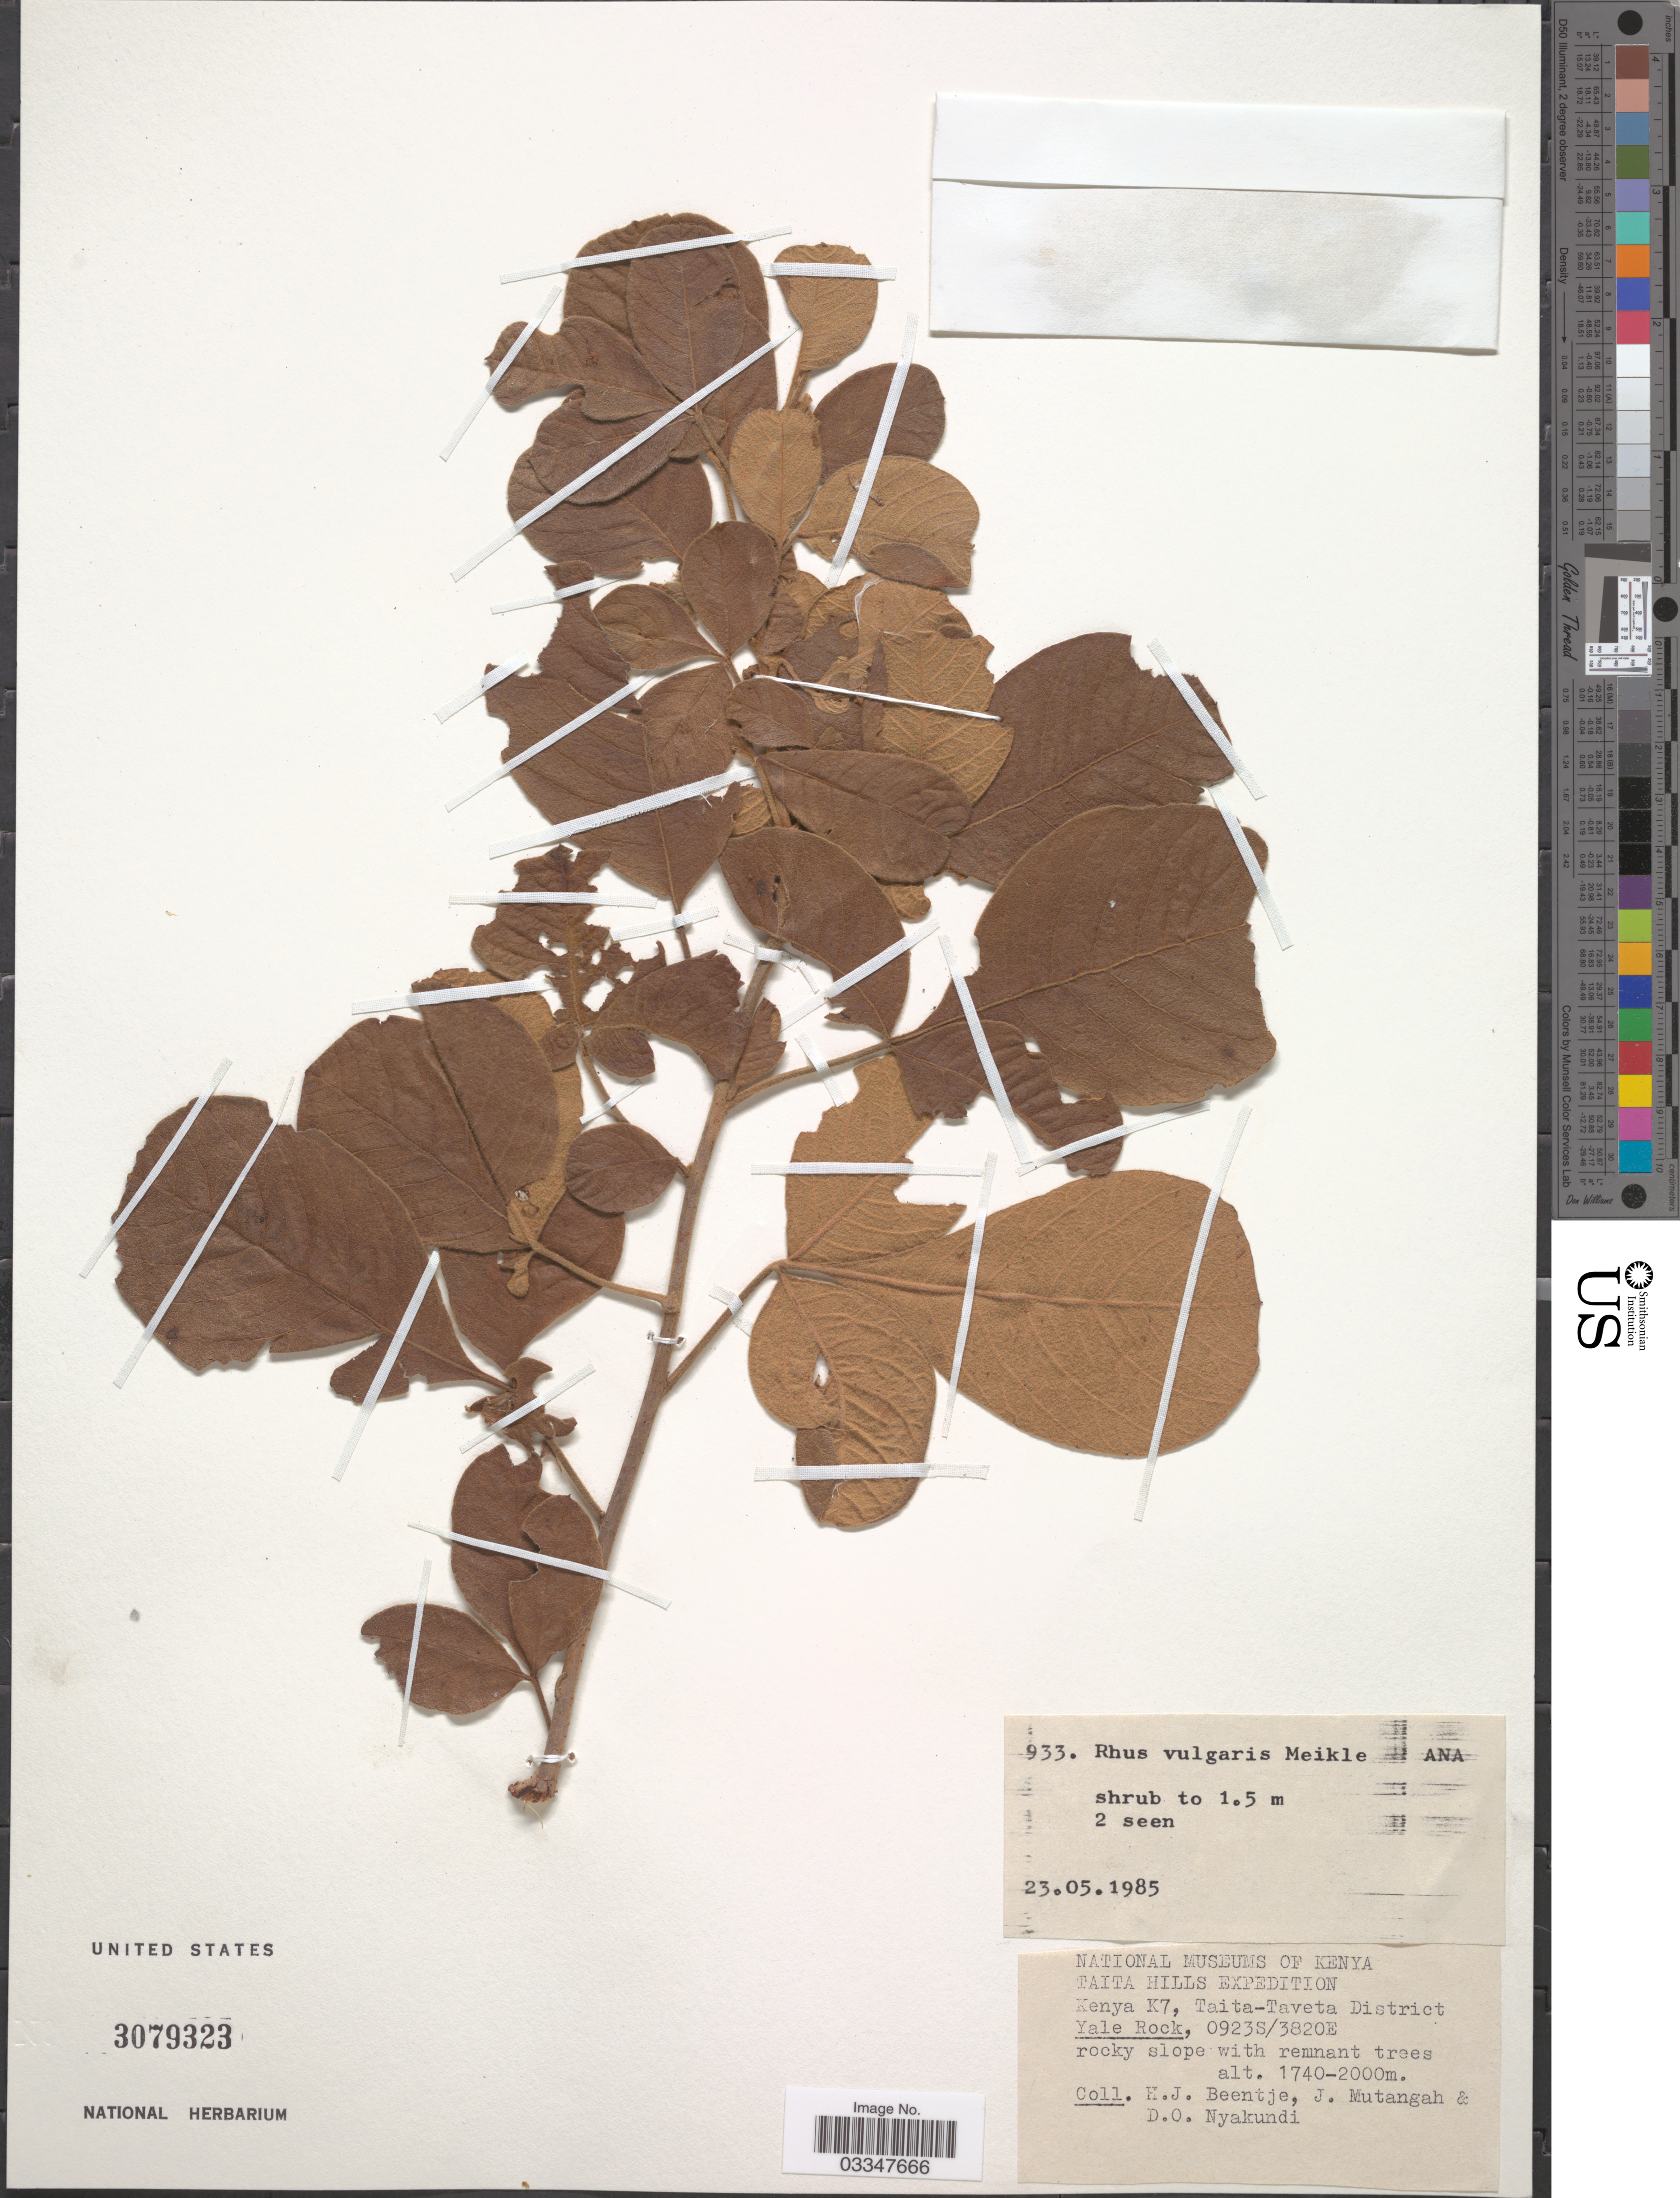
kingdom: Plantae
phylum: Tracheophyta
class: Magnoliopsida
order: Sapindales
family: Anacardiaceae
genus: Rhus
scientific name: Rhus vulgaris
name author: Meikle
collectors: H. J. Beentje, J. Mutangah & D. Nyakundi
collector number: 933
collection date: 1985-05-23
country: Kenya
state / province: Taita Taveta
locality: K7, Taita-Taveta District, Yale Rock.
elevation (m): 1740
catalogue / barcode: US 3079323